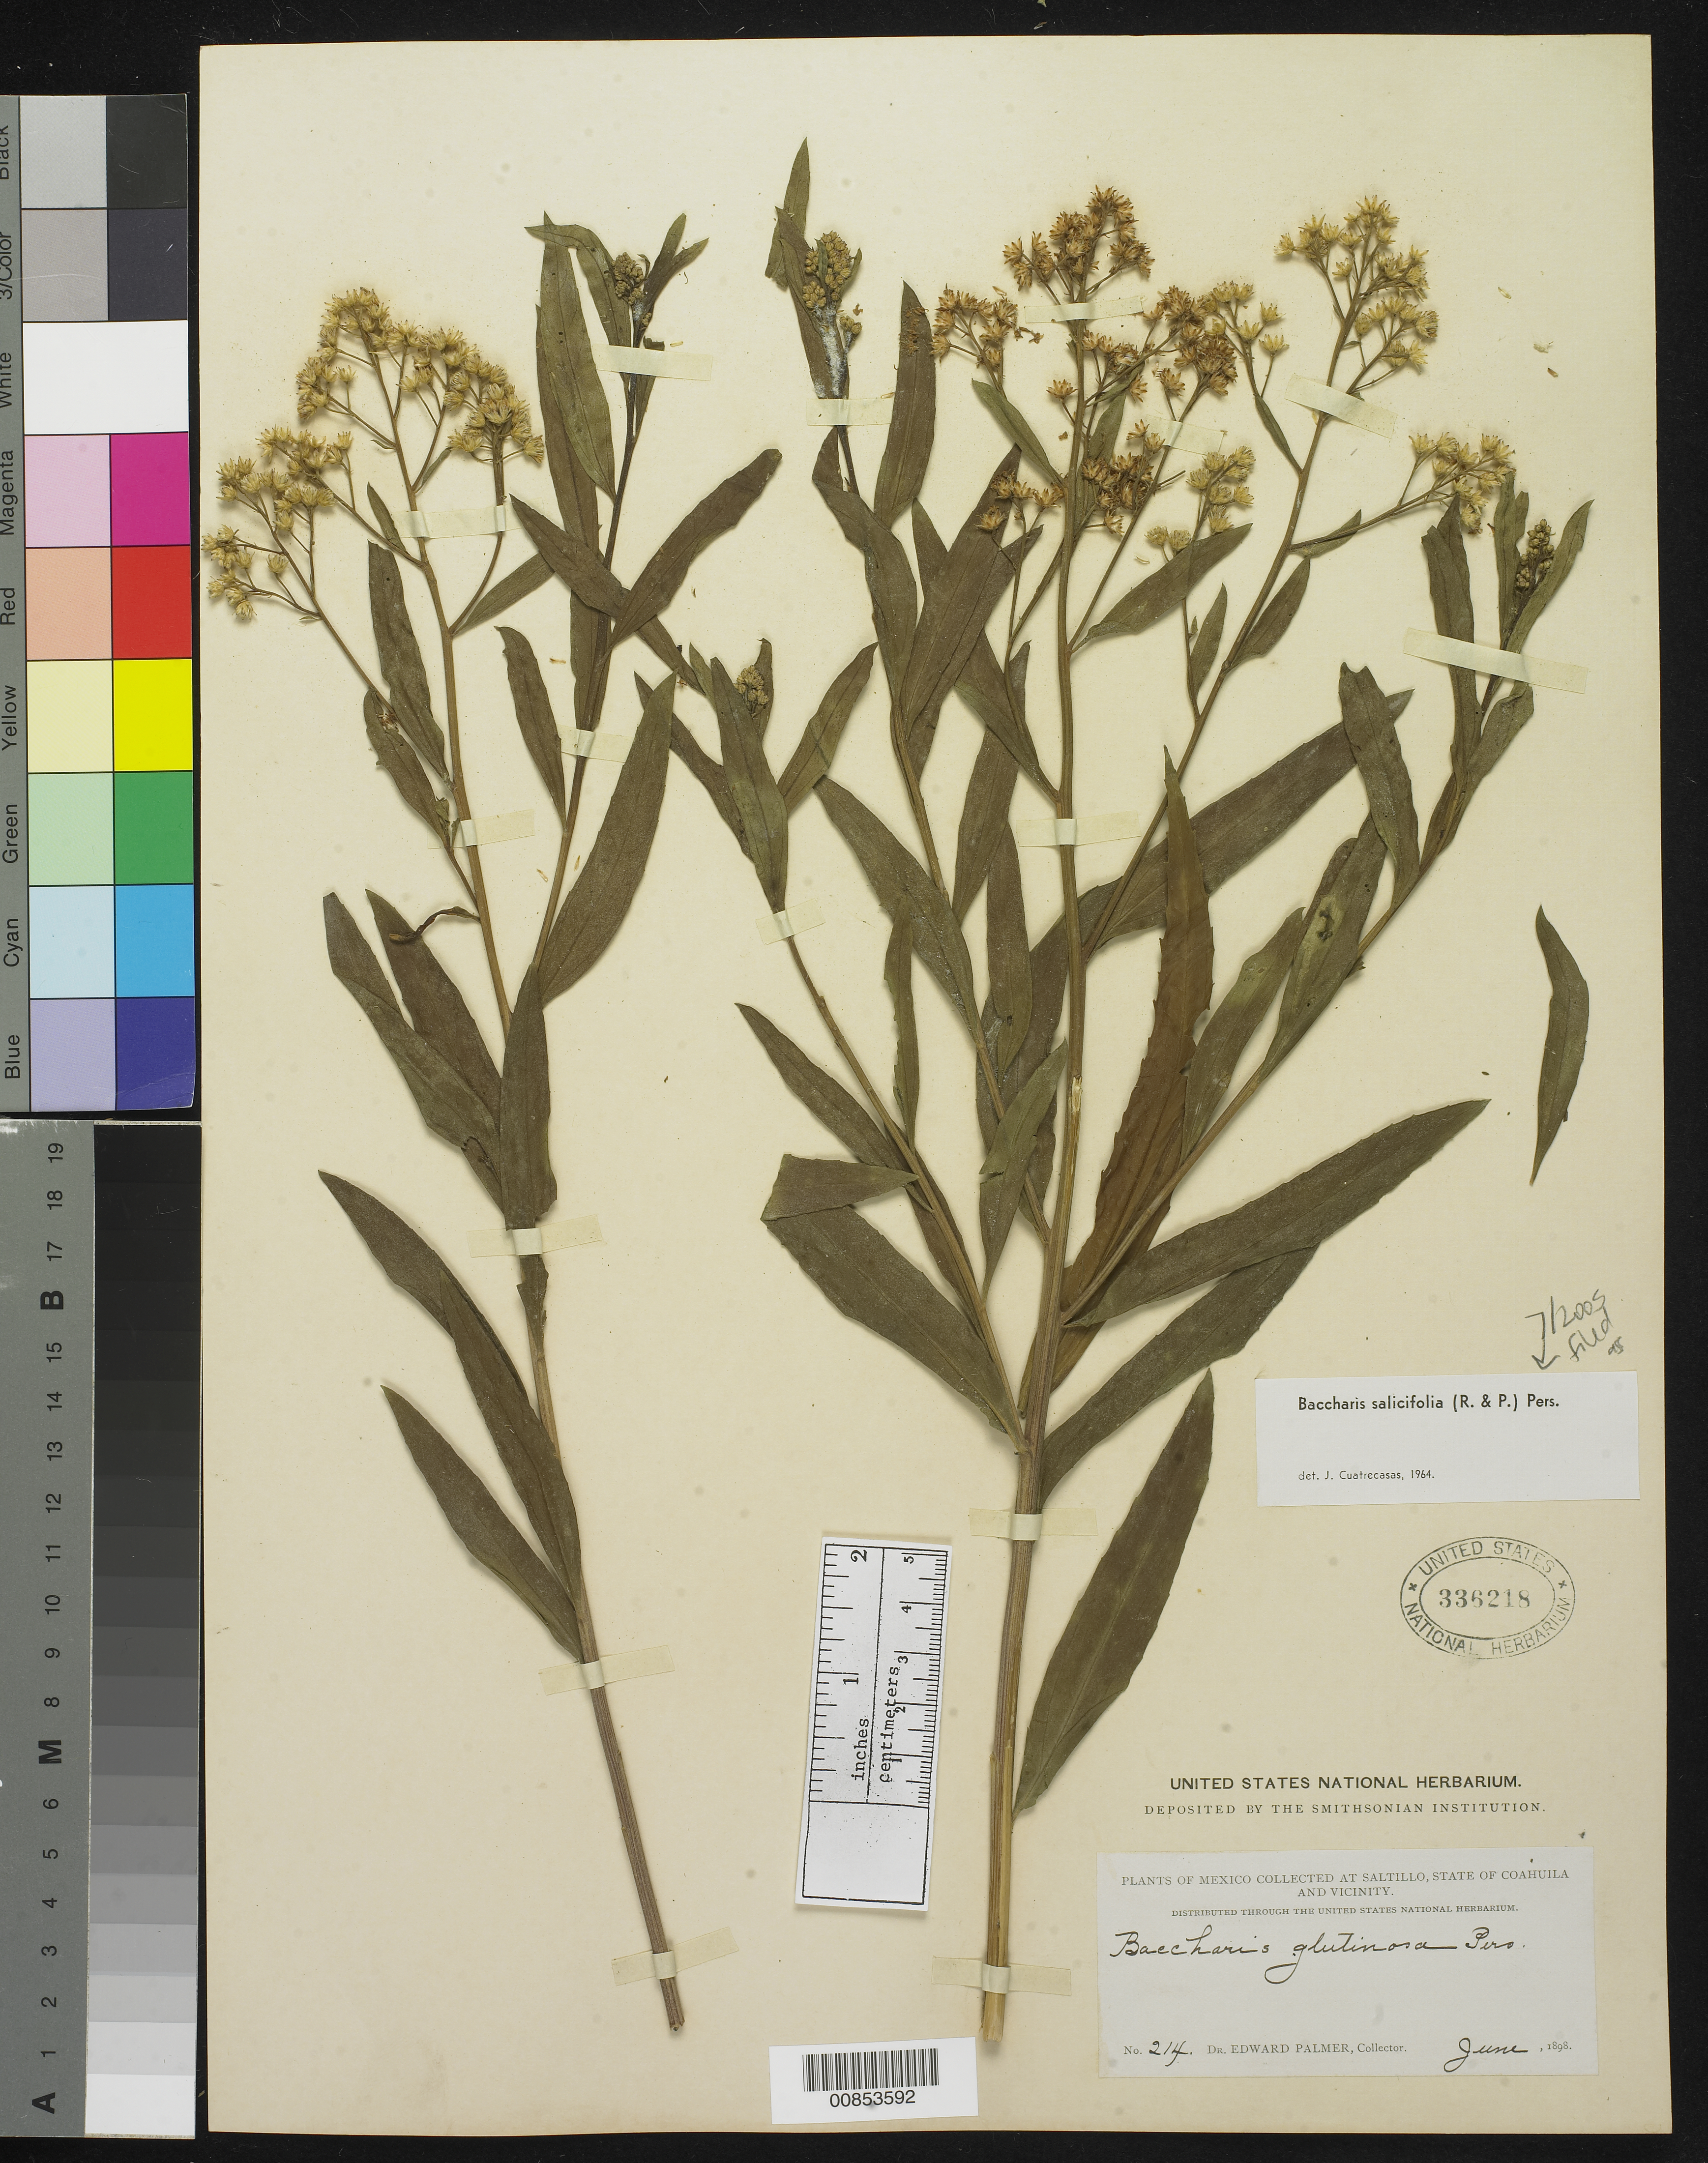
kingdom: Plantae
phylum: Tracheophyta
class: Magnoliopsida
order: Asterales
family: Asteraceae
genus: Baccharis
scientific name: Baccharis salicifolia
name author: (Ruiz & Pav.) Pers.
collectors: E. Palmer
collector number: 214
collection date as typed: Jun 1898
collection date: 1898-06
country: Mexico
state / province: Coahuila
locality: Saltillo, Coahuila and vicinity.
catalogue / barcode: US 336218